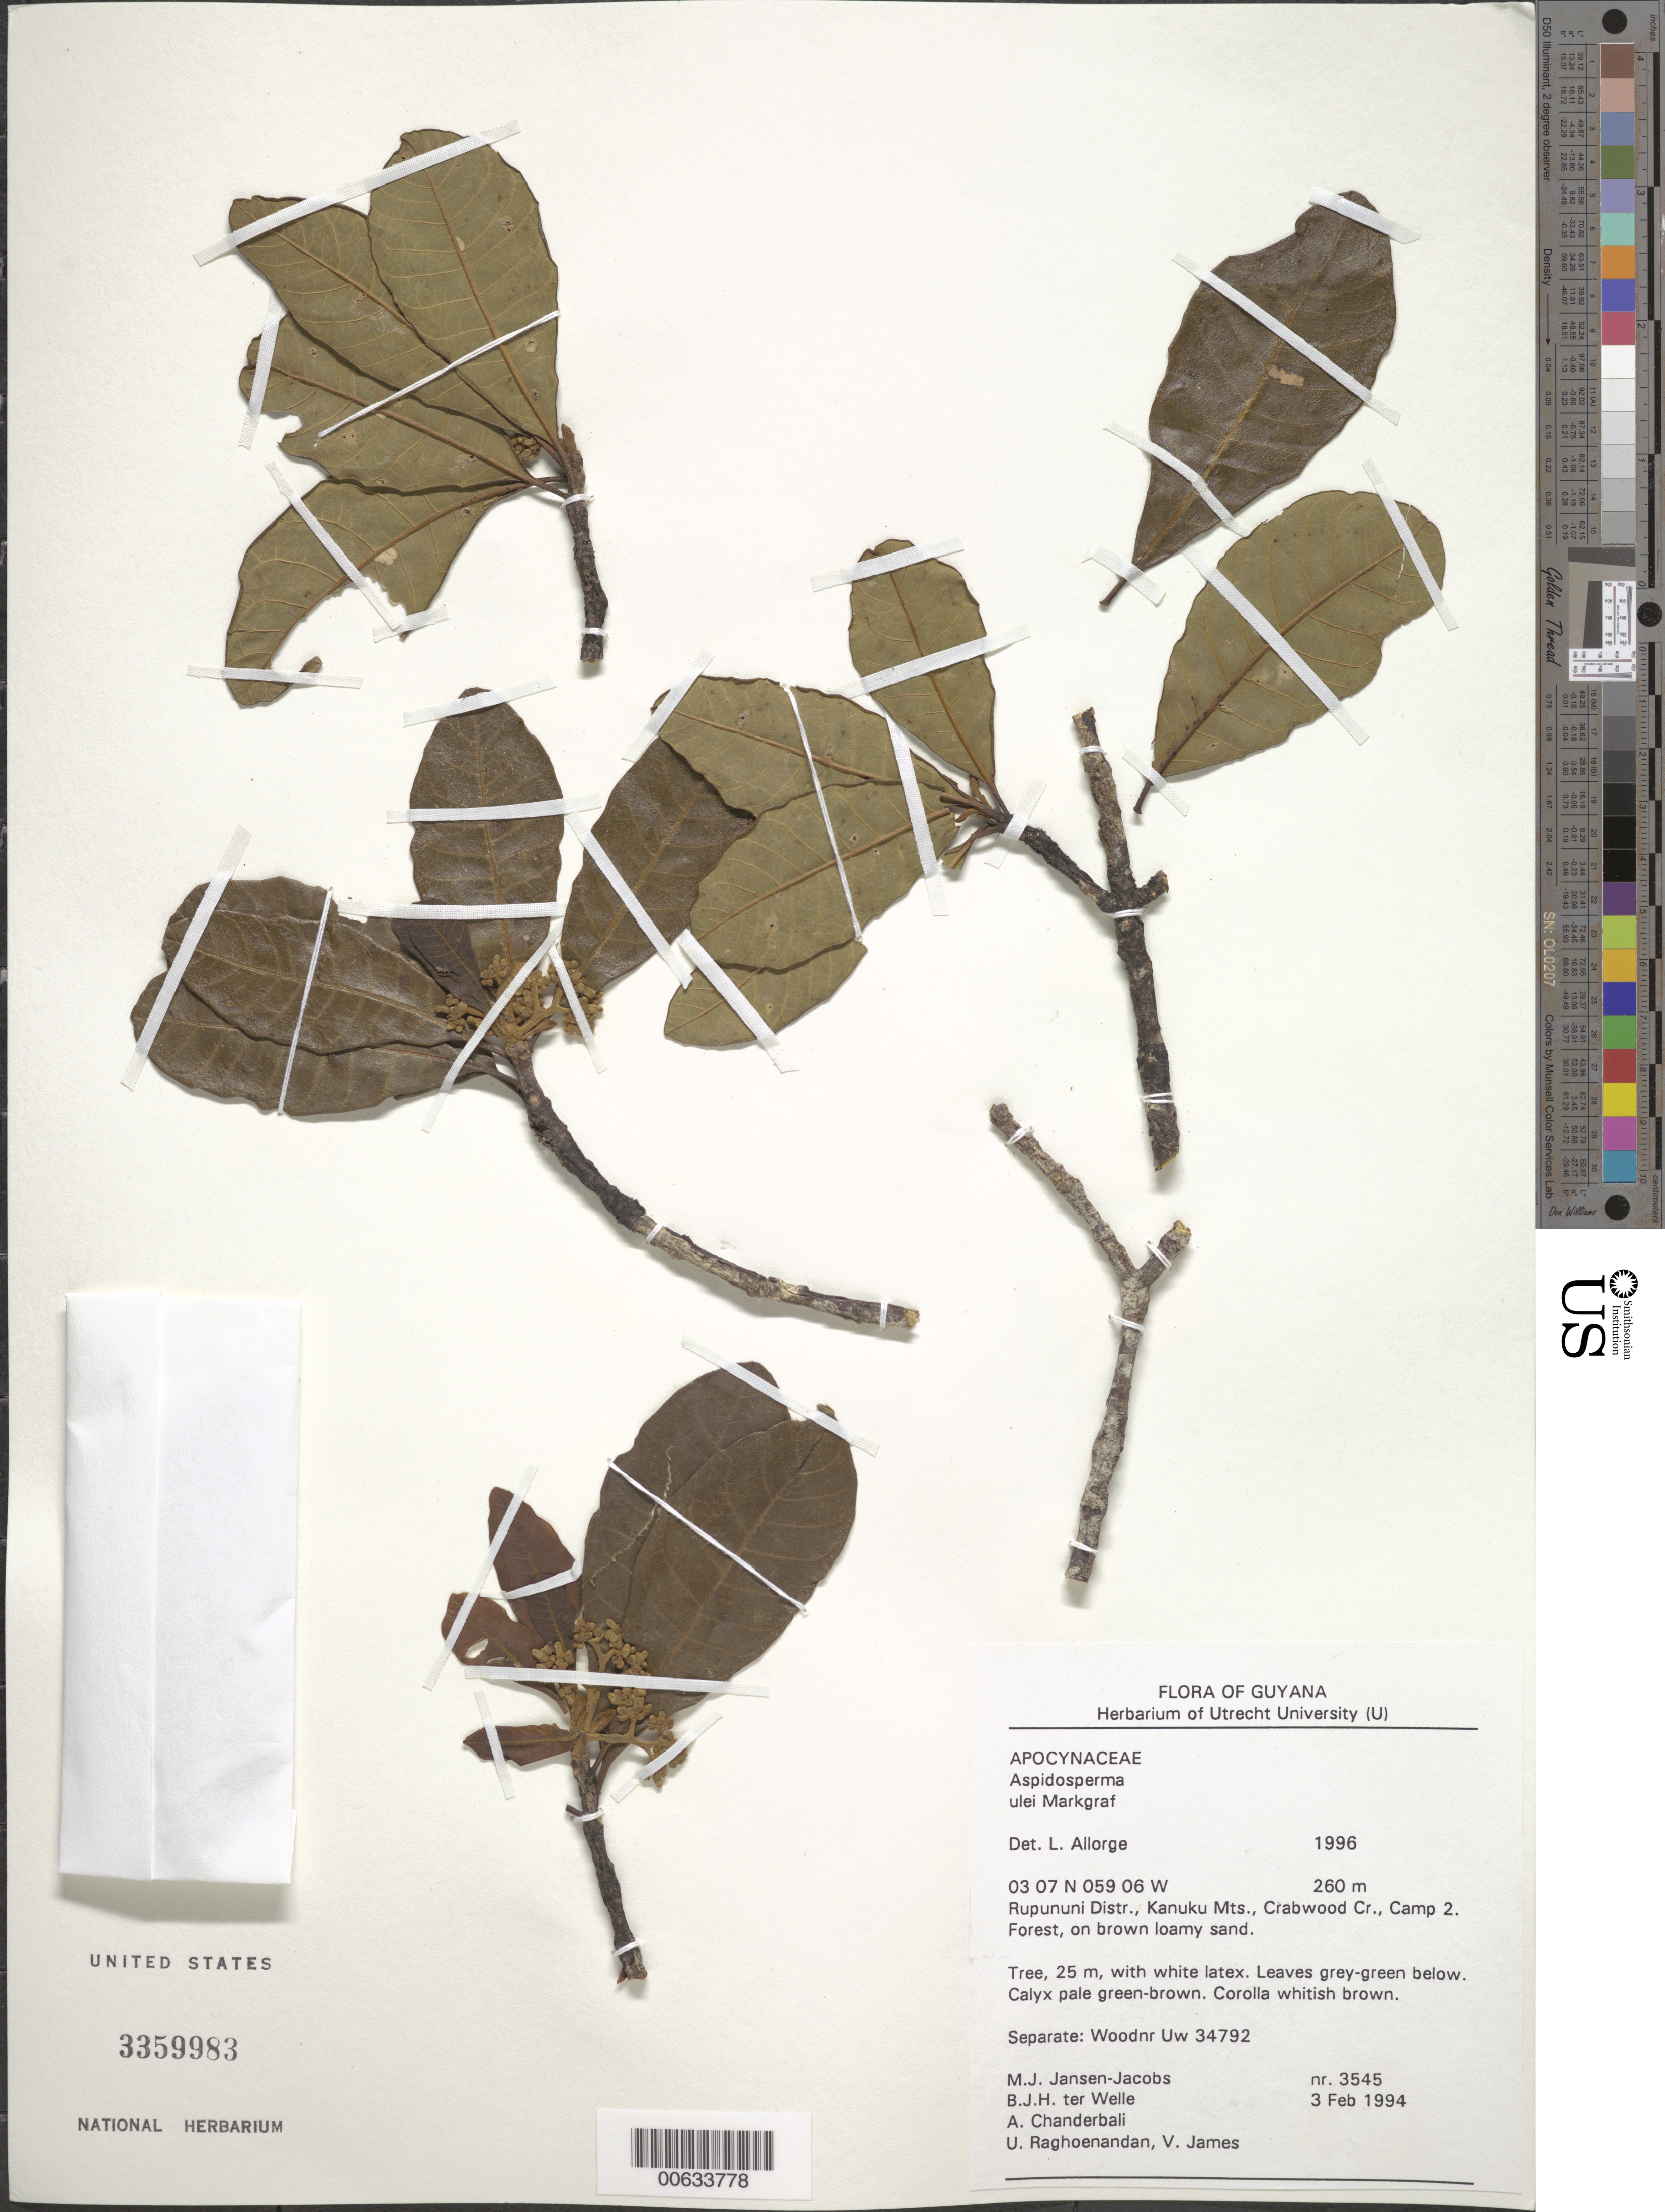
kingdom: Plantae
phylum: Tracheophyta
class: Magnoliopsida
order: Gentianales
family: Apocynaceae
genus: Aspidosperma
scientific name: Aspidosperma ulei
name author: Markgr.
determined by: Allorge, L.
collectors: M. J. Jansen-Jacobs, B. Welle, A. S. Chanderbali, U. Raghoenandan & V. James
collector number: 3545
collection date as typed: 3-Feb-94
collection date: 1994-02-03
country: Guyana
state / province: U. Takutu-U. Essequibo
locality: Crabwood Cr., Camp 2, Kanuku Mts., Rupununi District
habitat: Forest on brown loamy sand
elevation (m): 260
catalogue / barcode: US 3359983